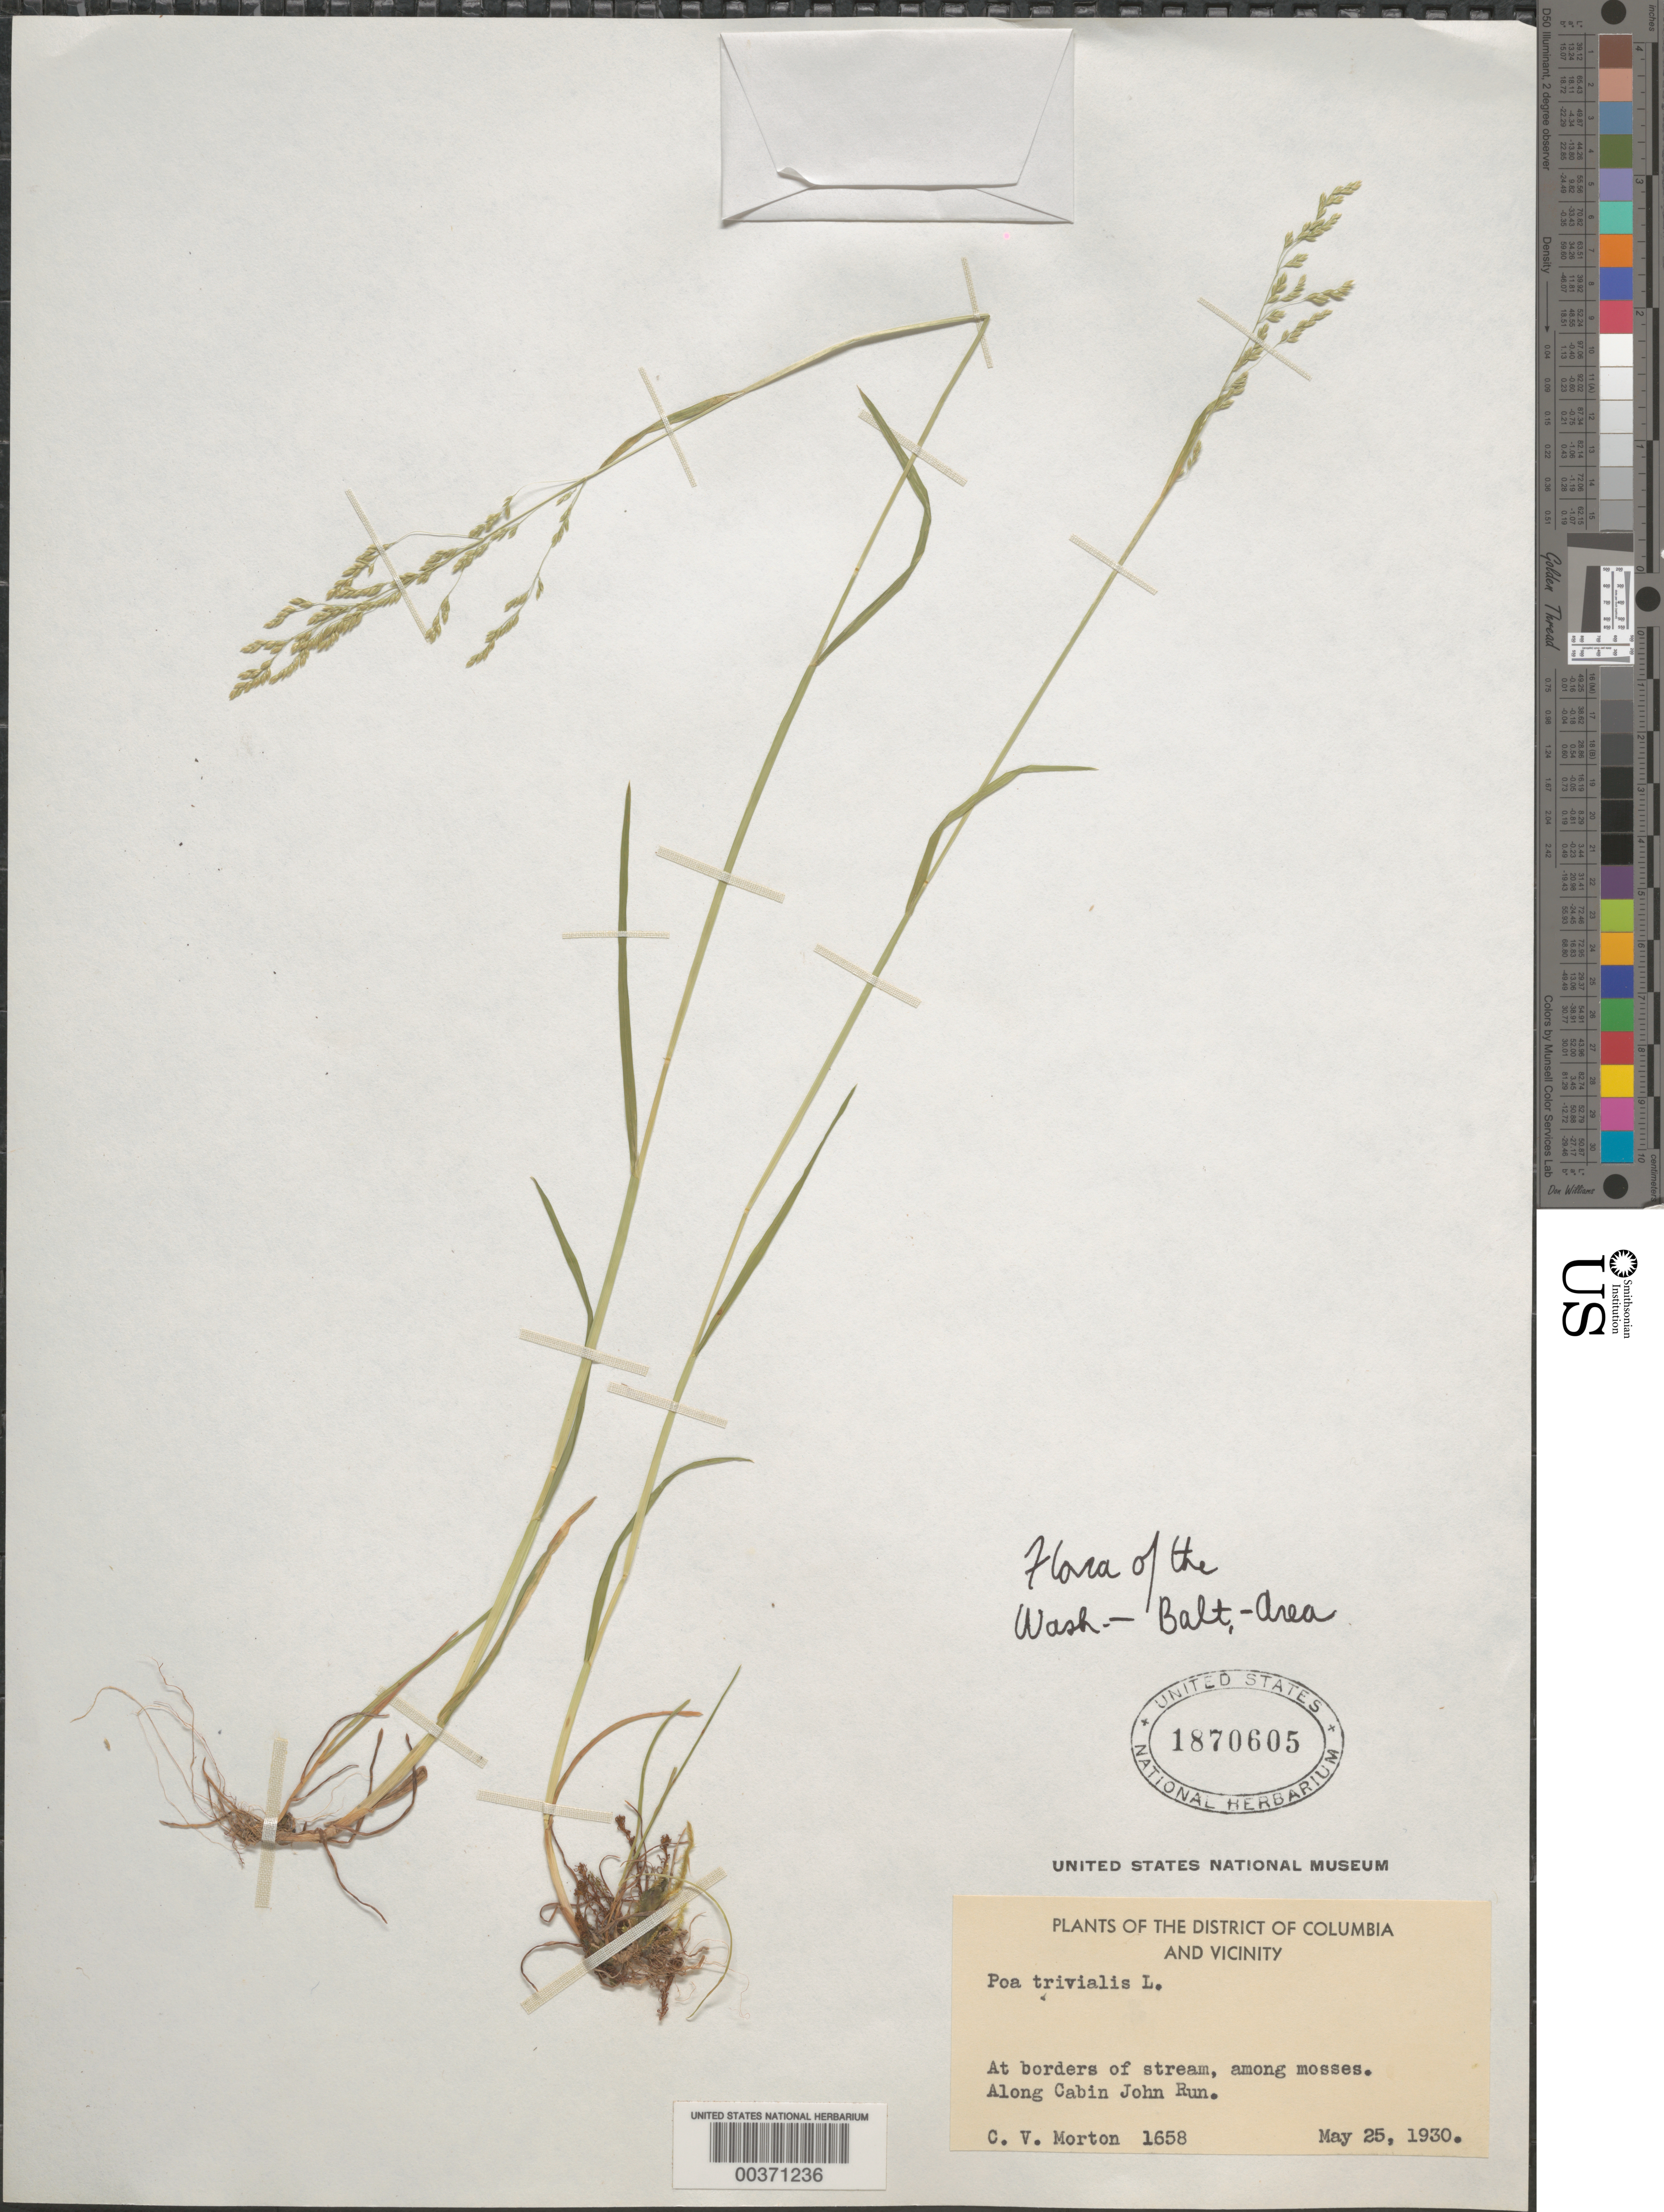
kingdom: Plantae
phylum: Tracheophyta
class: Liliopsida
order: Poales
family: Poaceae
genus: Poa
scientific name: Poa trivialis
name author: L.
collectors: C. V. Morton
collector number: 1658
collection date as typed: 25 May 1930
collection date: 1930-05-25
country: United States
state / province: Maryland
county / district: Montgomery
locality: Cabin John Run C. & O. Canal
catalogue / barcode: US 1870605